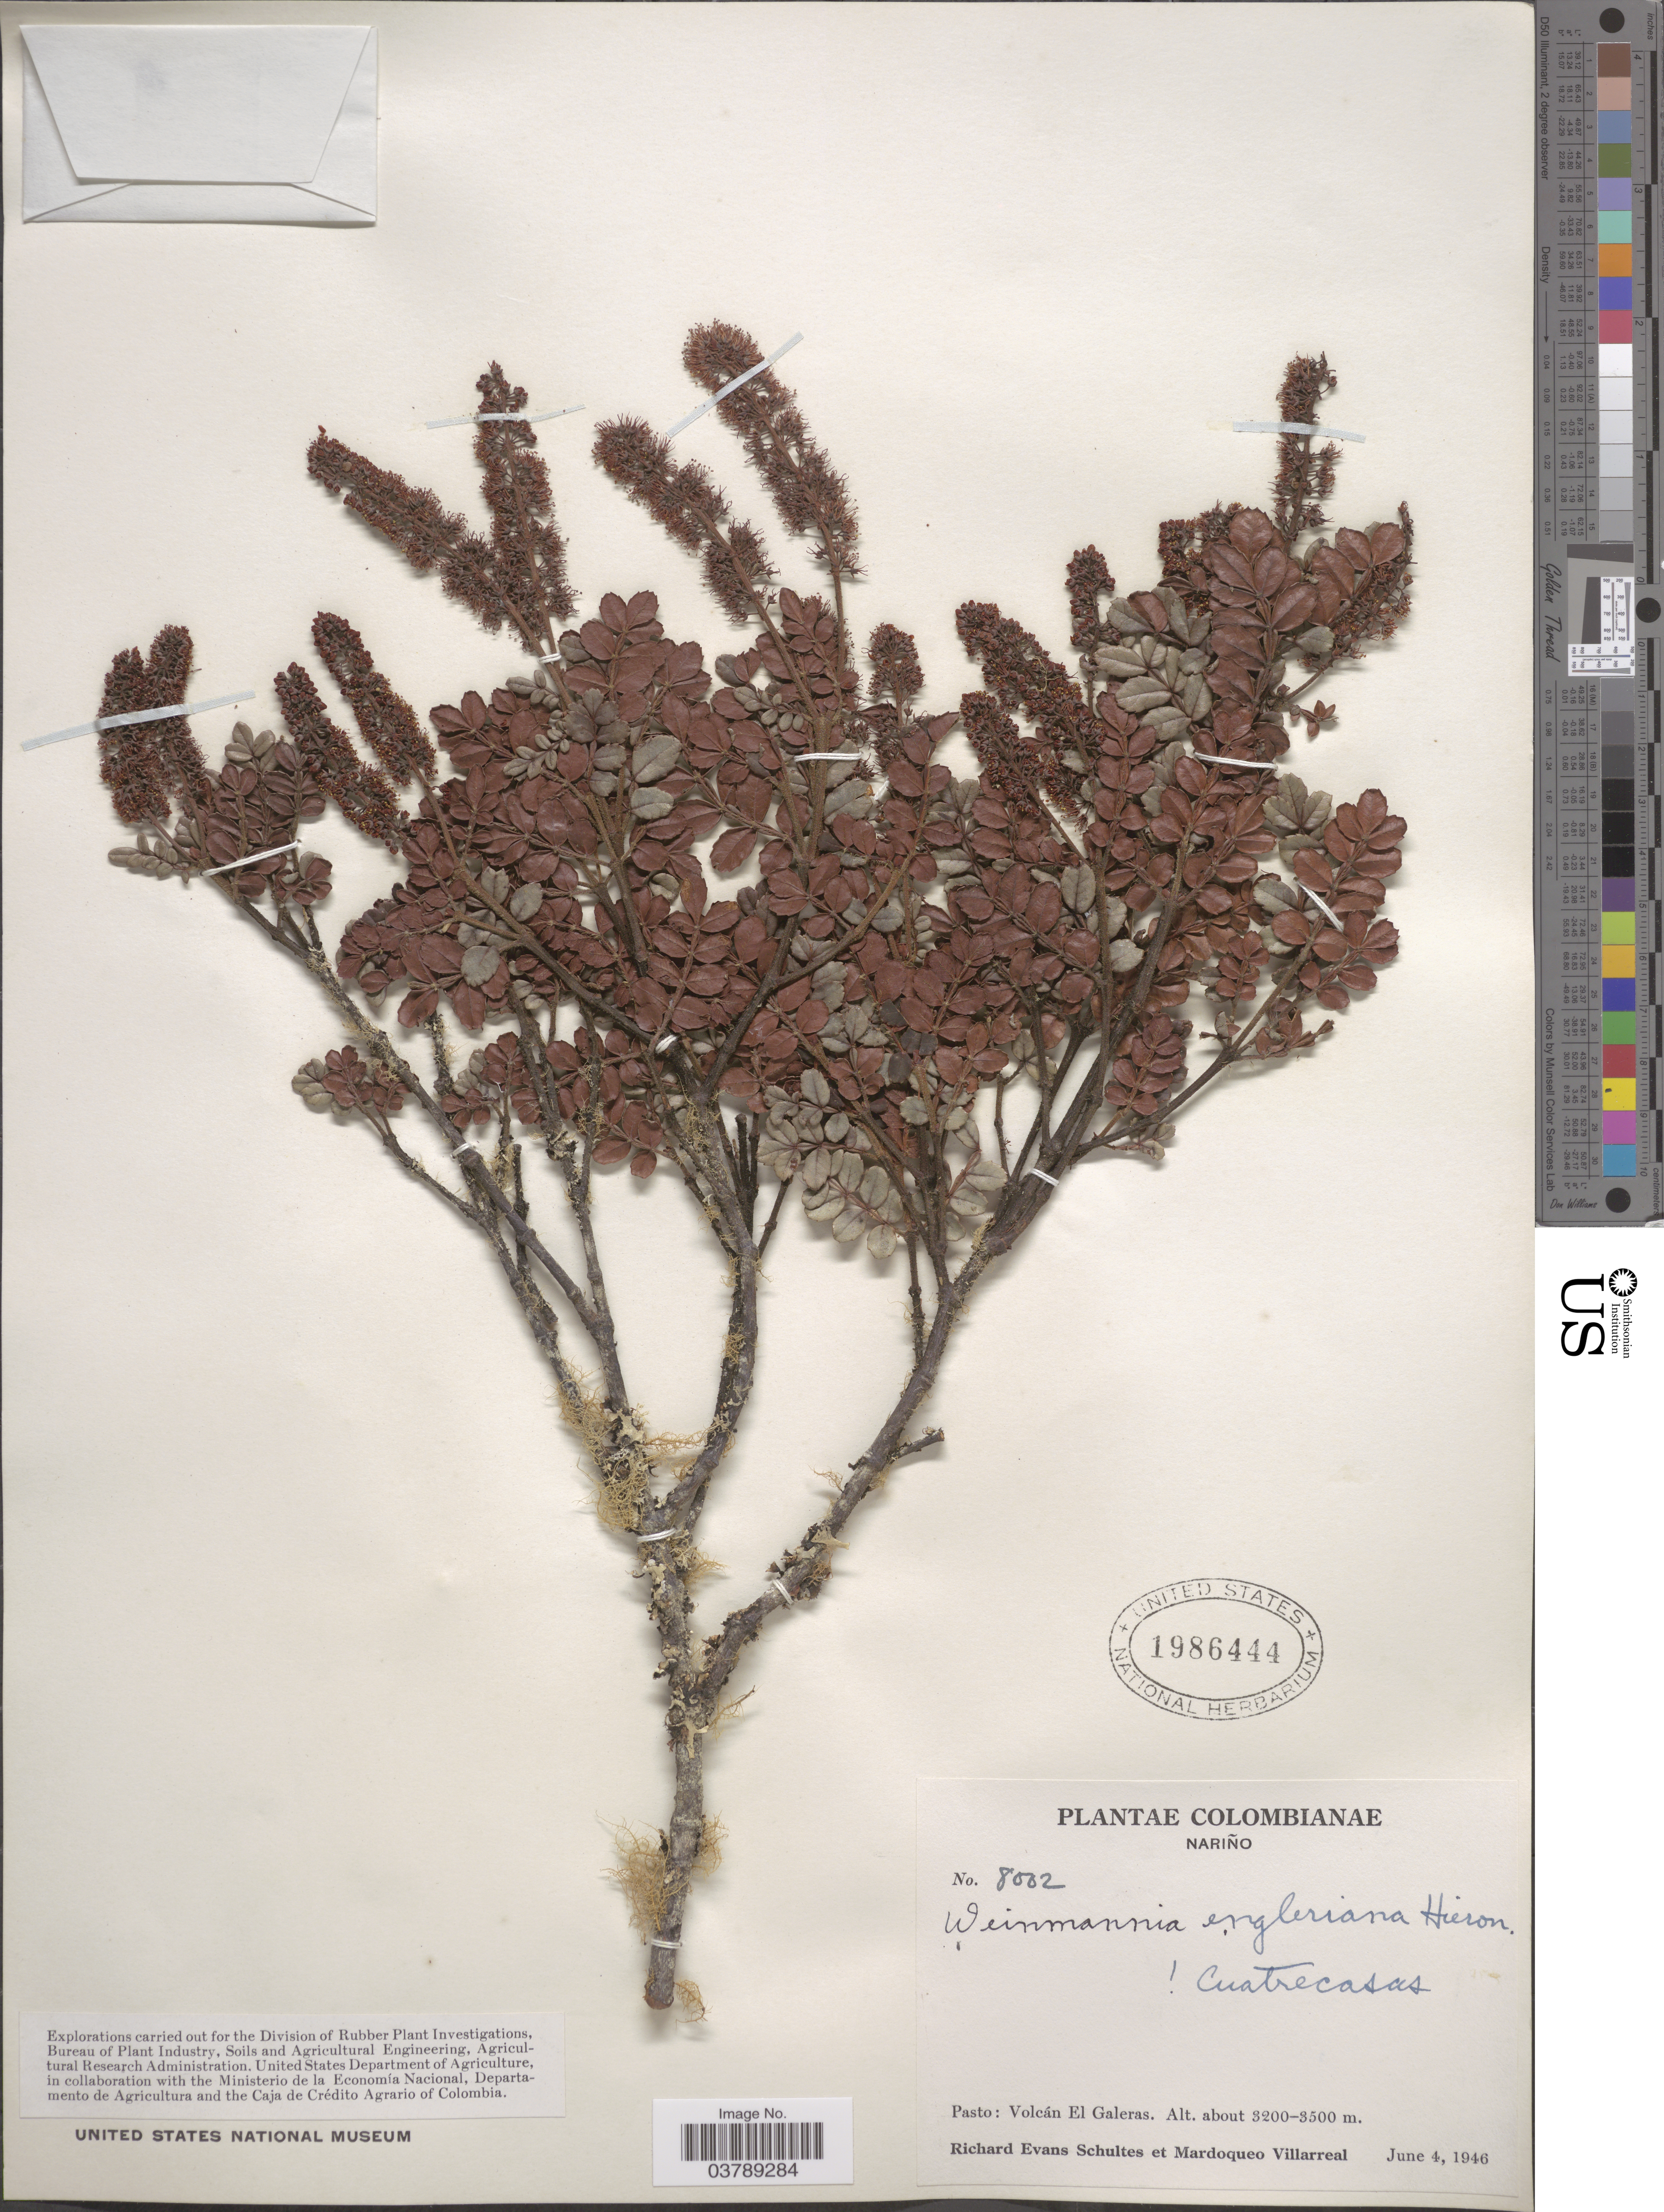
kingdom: Plantae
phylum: Tracheophyta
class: Magnoliopsida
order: Oxalidales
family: Cunoniaceae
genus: Weinmannia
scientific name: Weinmannia mariquitae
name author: Szyszyl.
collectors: R. E. Schultes & M. Villarreal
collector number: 8002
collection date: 1946-06-04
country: Colombia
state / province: Nariño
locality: Pasto: Volcán El Galeras.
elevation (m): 3200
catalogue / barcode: US 1986444